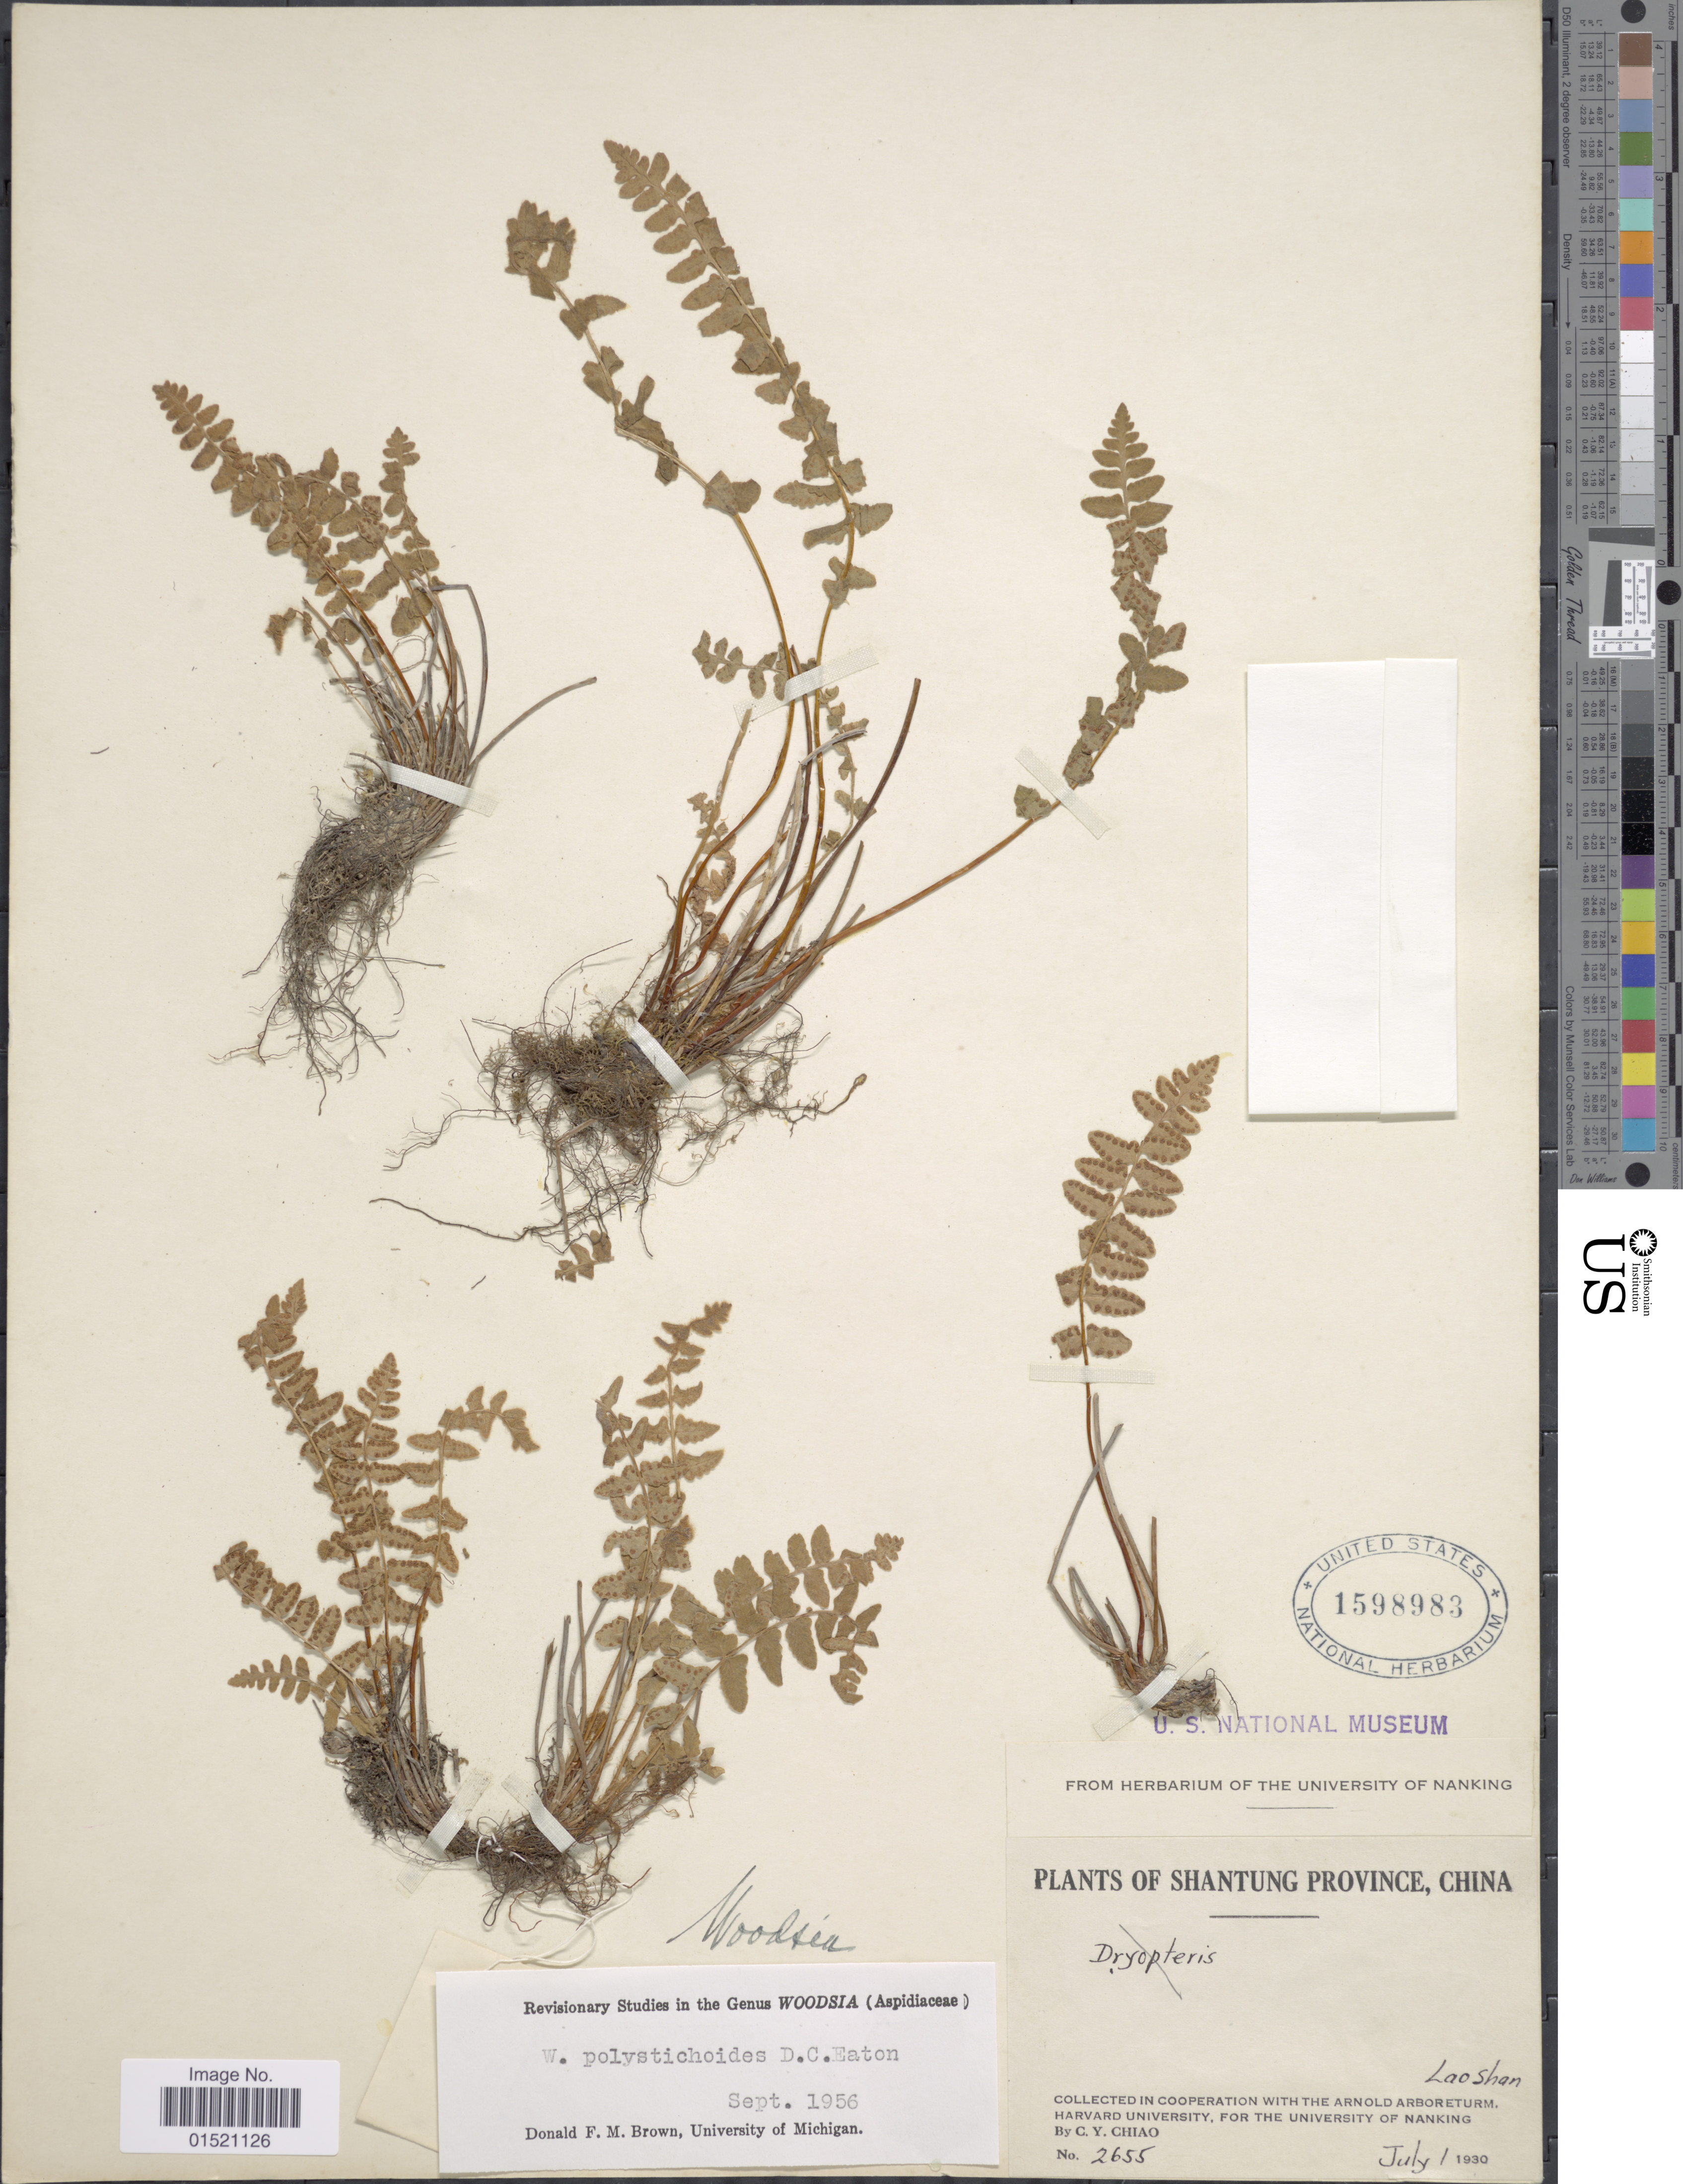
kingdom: Plantae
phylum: Tracheophyta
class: Polypodiopsida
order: Polypodiales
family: Woodsiaceae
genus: Woodsia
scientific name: Woodsia polystichoides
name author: D.C. Eaton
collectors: C. Y. Chiao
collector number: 2655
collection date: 1930-07-01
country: China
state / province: Shandong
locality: Shantung Province, Lao Shan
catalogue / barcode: US 1598983